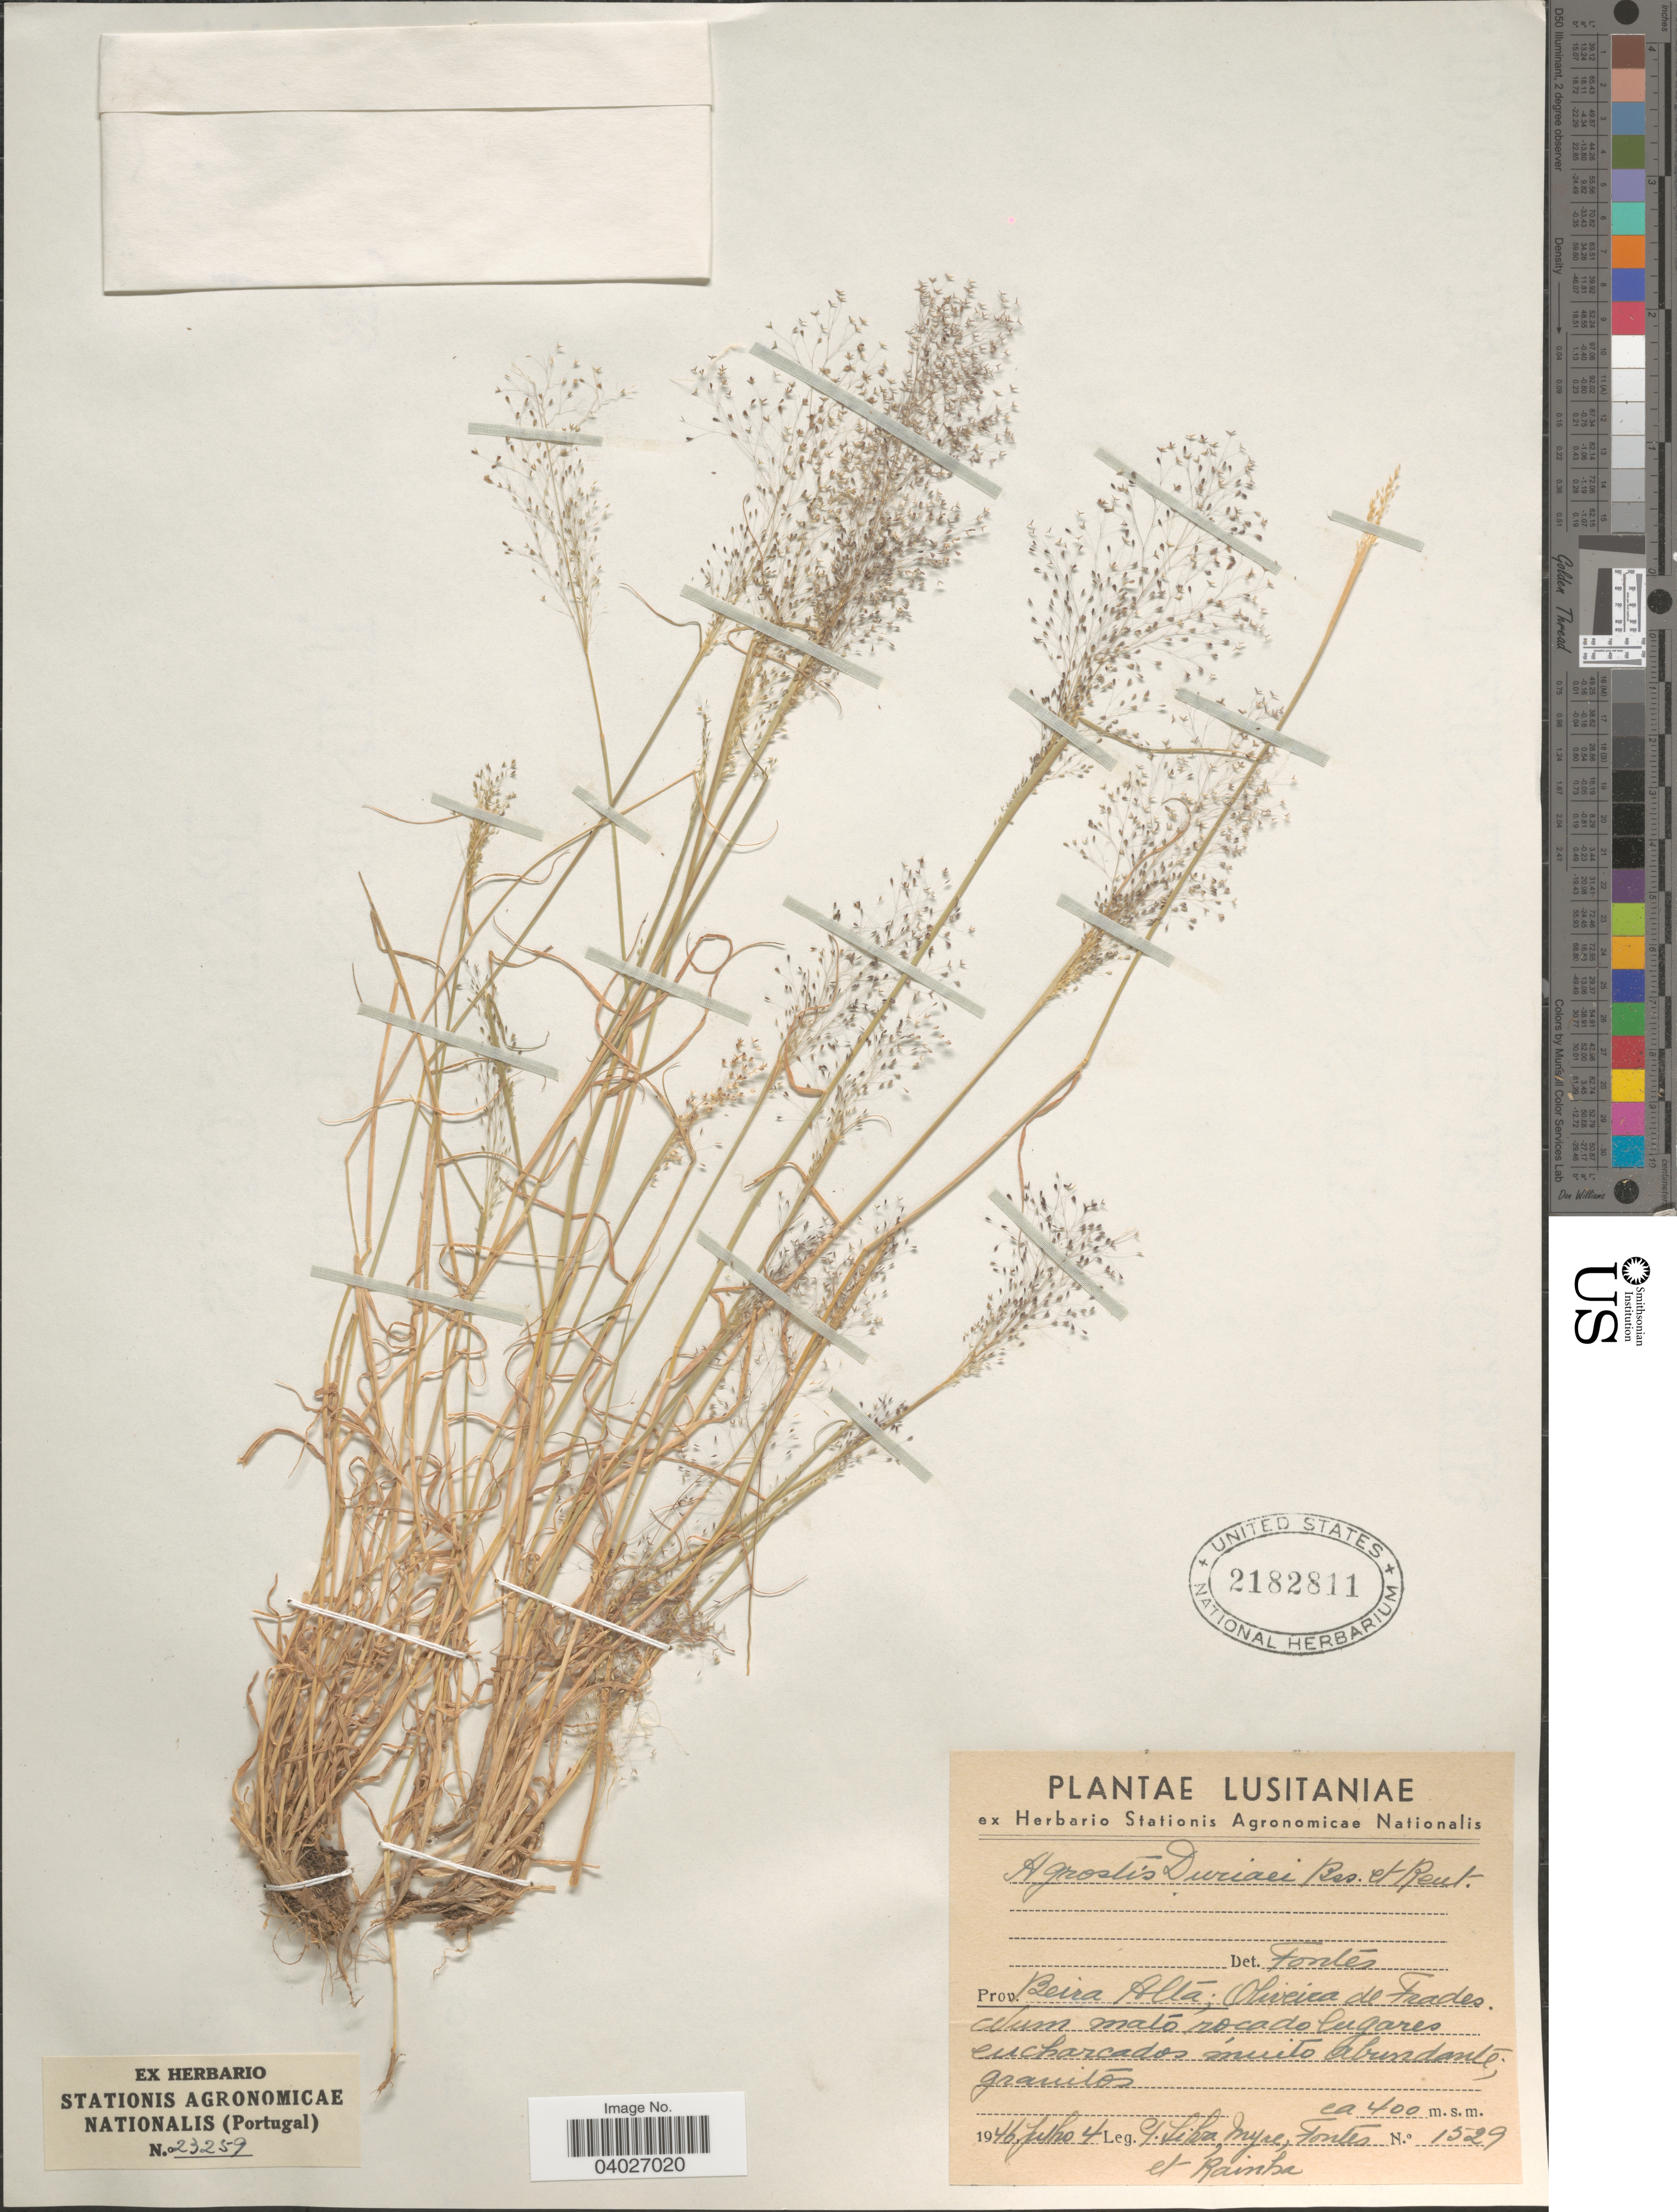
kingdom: Plantae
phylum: Tracheophyta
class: Liliopsida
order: Poales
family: Poaceae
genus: Agrostula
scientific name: Agrostula truncatula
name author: (Parl.) P.M. Peterson et al.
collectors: Y. T. Silva, Myre, Fontes & Rainha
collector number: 1529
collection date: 1946-07-04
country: Portugal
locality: Lusitaniae. Prov. Beira Alta; Oliveira de Frades.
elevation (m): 400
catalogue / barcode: US 2182811